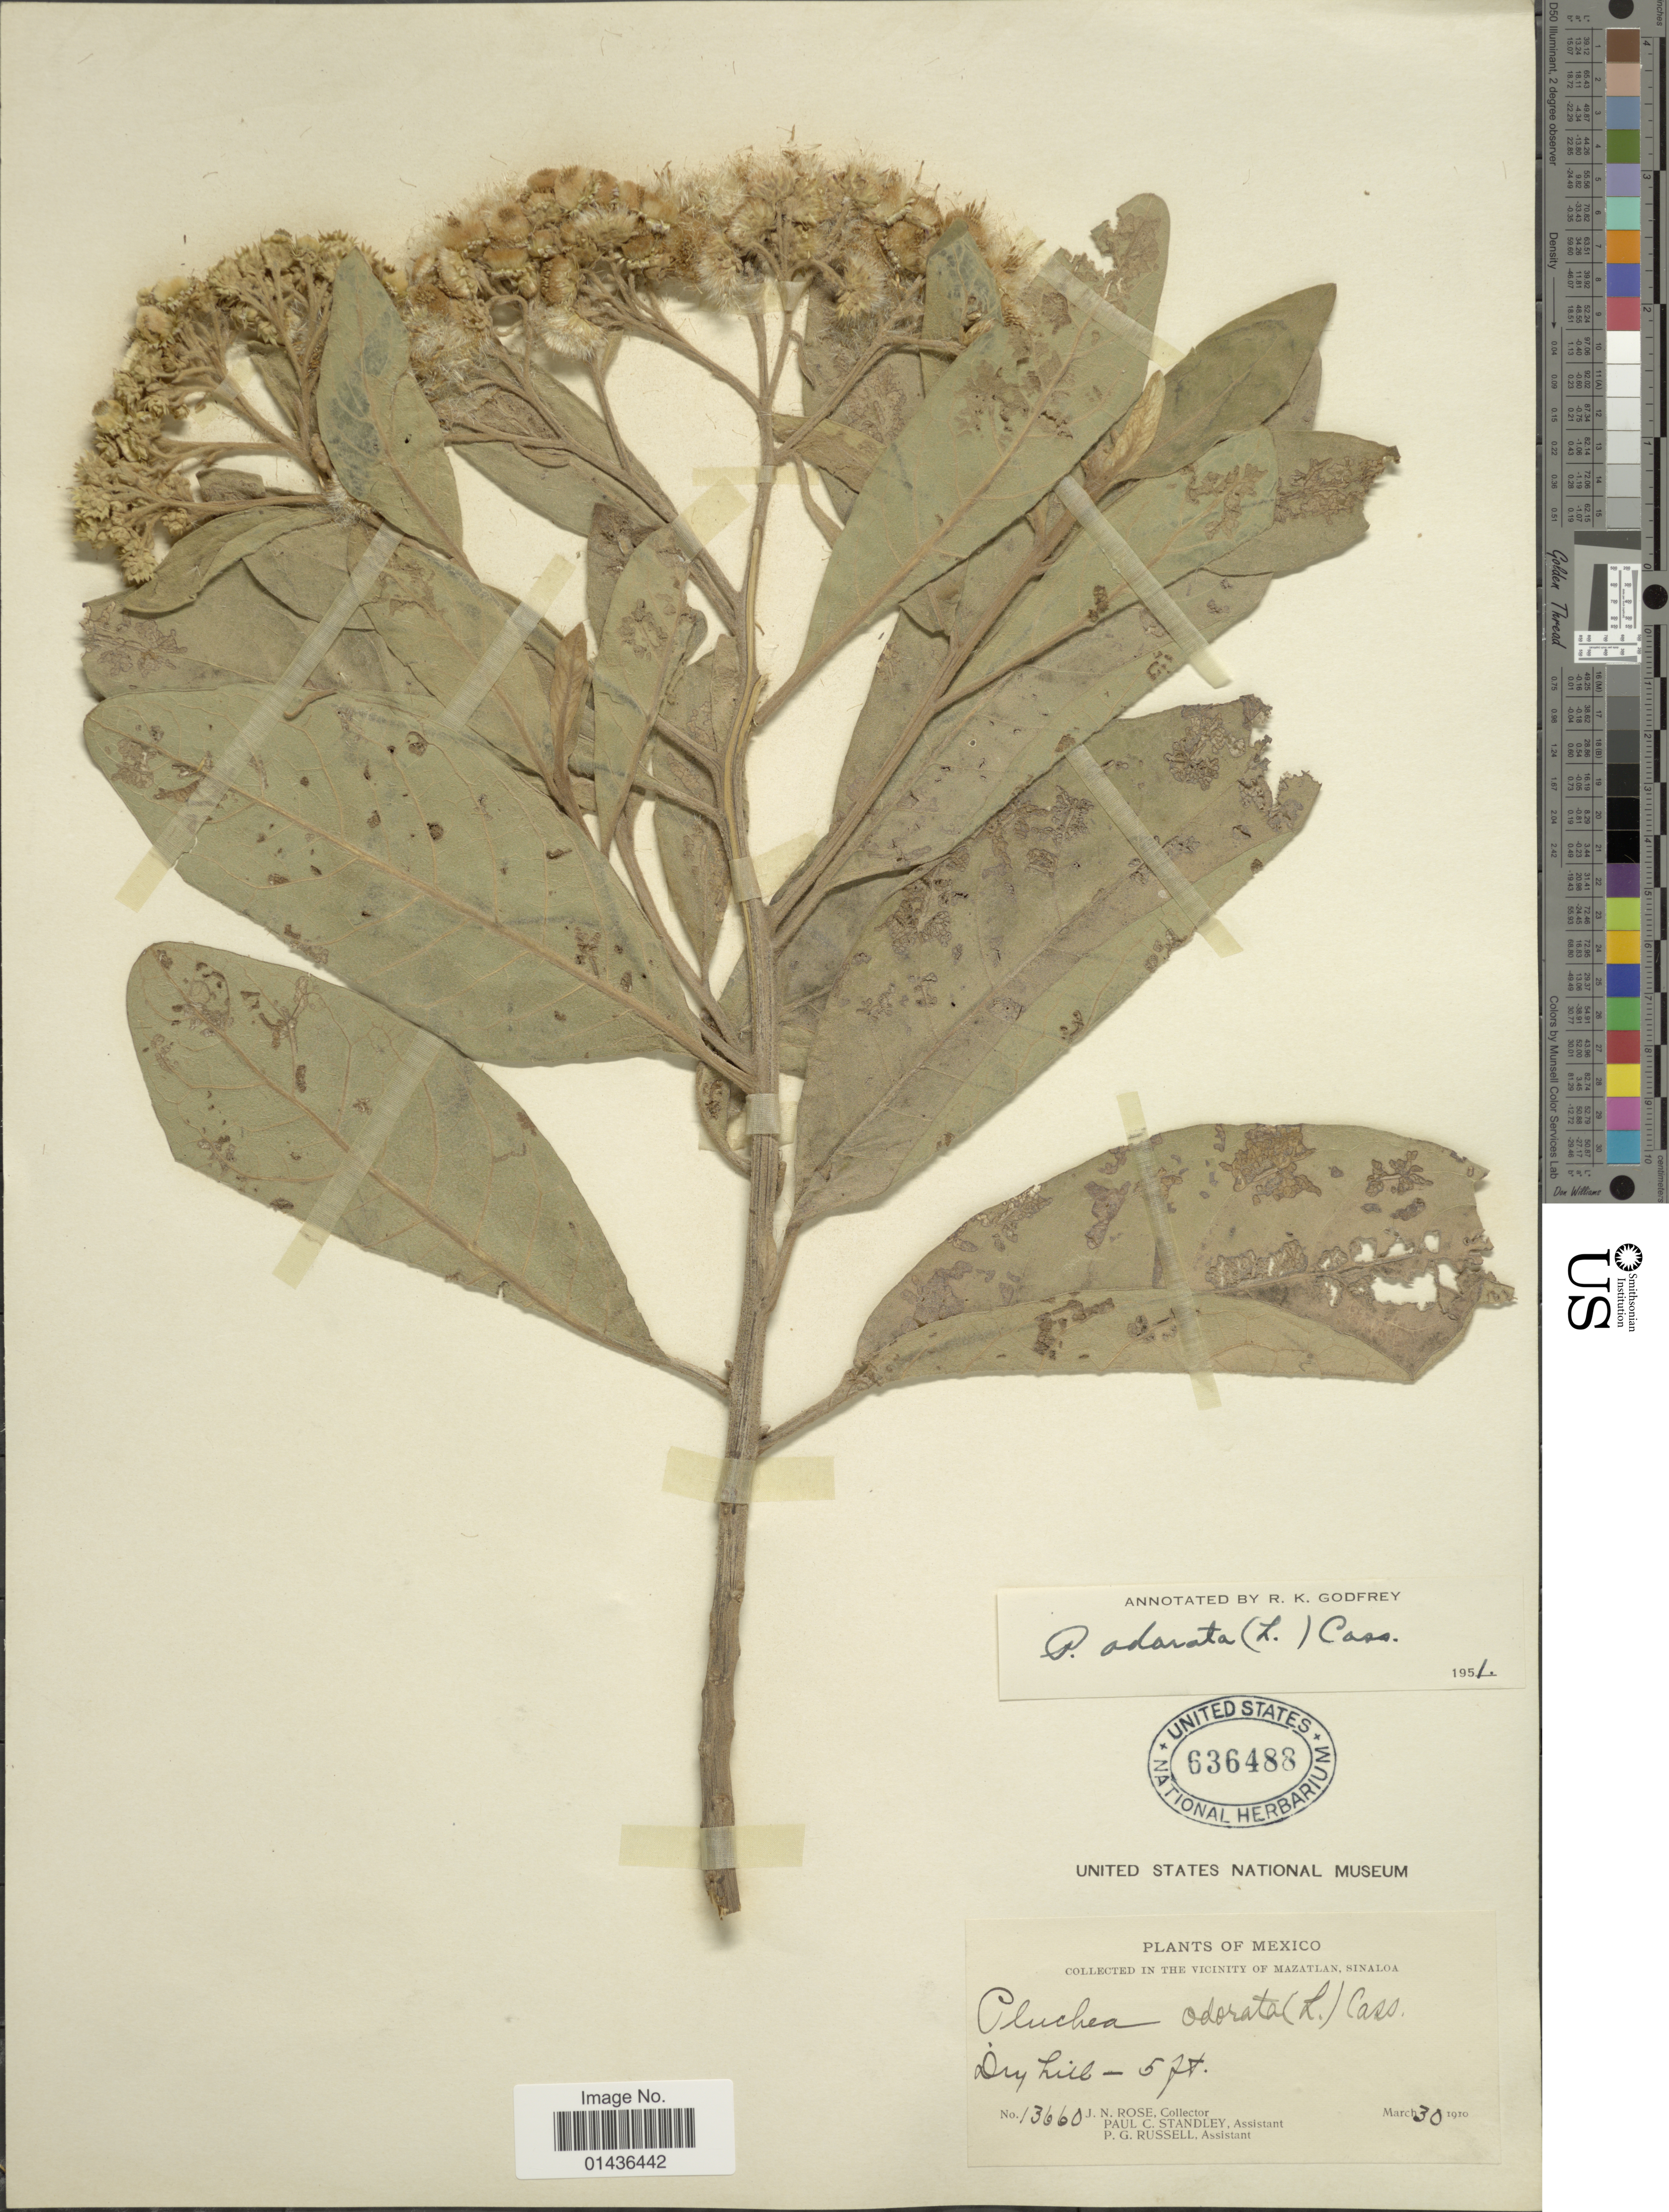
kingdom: Plantae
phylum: Tracheophyta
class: Magnoliopsida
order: Asterales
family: Asteraceae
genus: Pluchea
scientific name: Pluchea carolinensis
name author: (Jacq.) D. Don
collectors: J. N. Rose, P. C. Standley & P. G. Russell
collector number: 13660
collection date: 1910-03-30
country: Mexico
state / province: Sinaloa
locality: Vicinity of Mazatlan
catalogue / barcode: US 636488